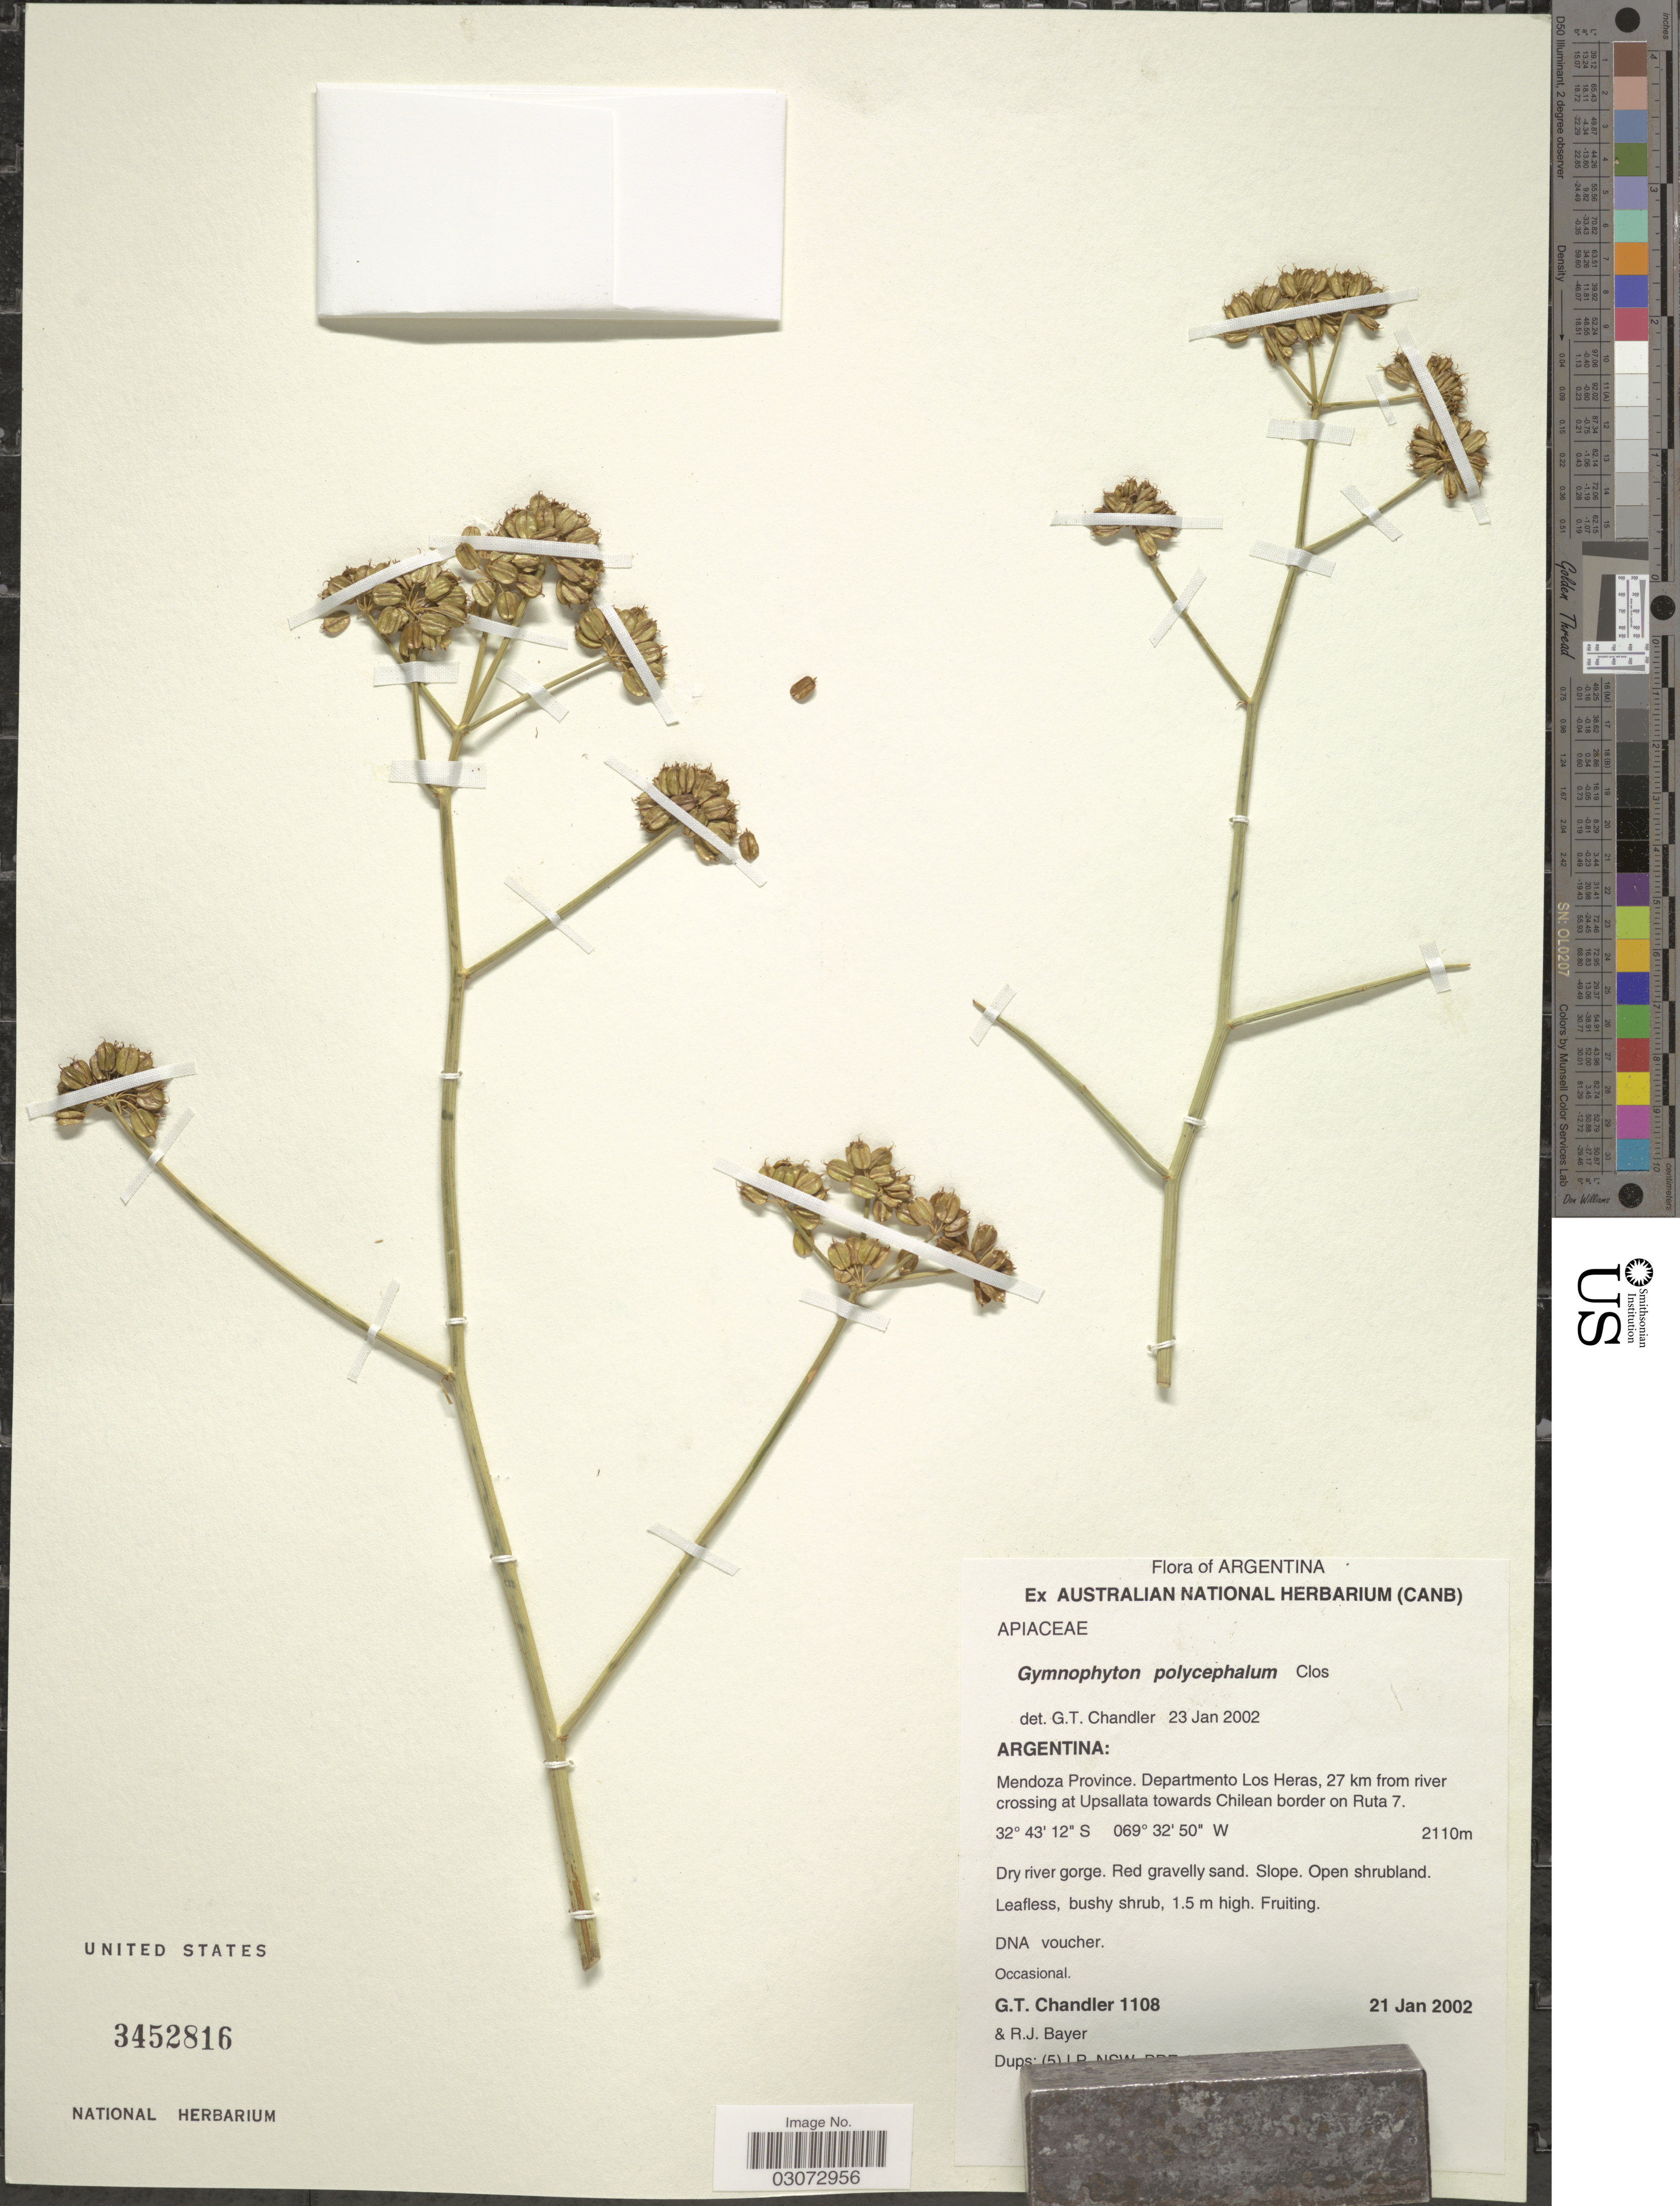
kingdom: Plantae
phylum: Tracheophyta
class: Magnoliopsida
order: Apiales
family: Apiaceae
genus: Gymnophyton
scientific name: Gymnophyton polycephalum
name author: Clos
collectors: G. Chandler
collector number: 1108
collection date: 2002-01-21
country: Argentina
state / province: Mendoza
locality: Mendoza Province. Departmento Los Heras, 27 km from river crossing at Upsallata towards Chilean border on Ruta 7.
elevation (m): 2110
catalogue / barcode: US 3452816